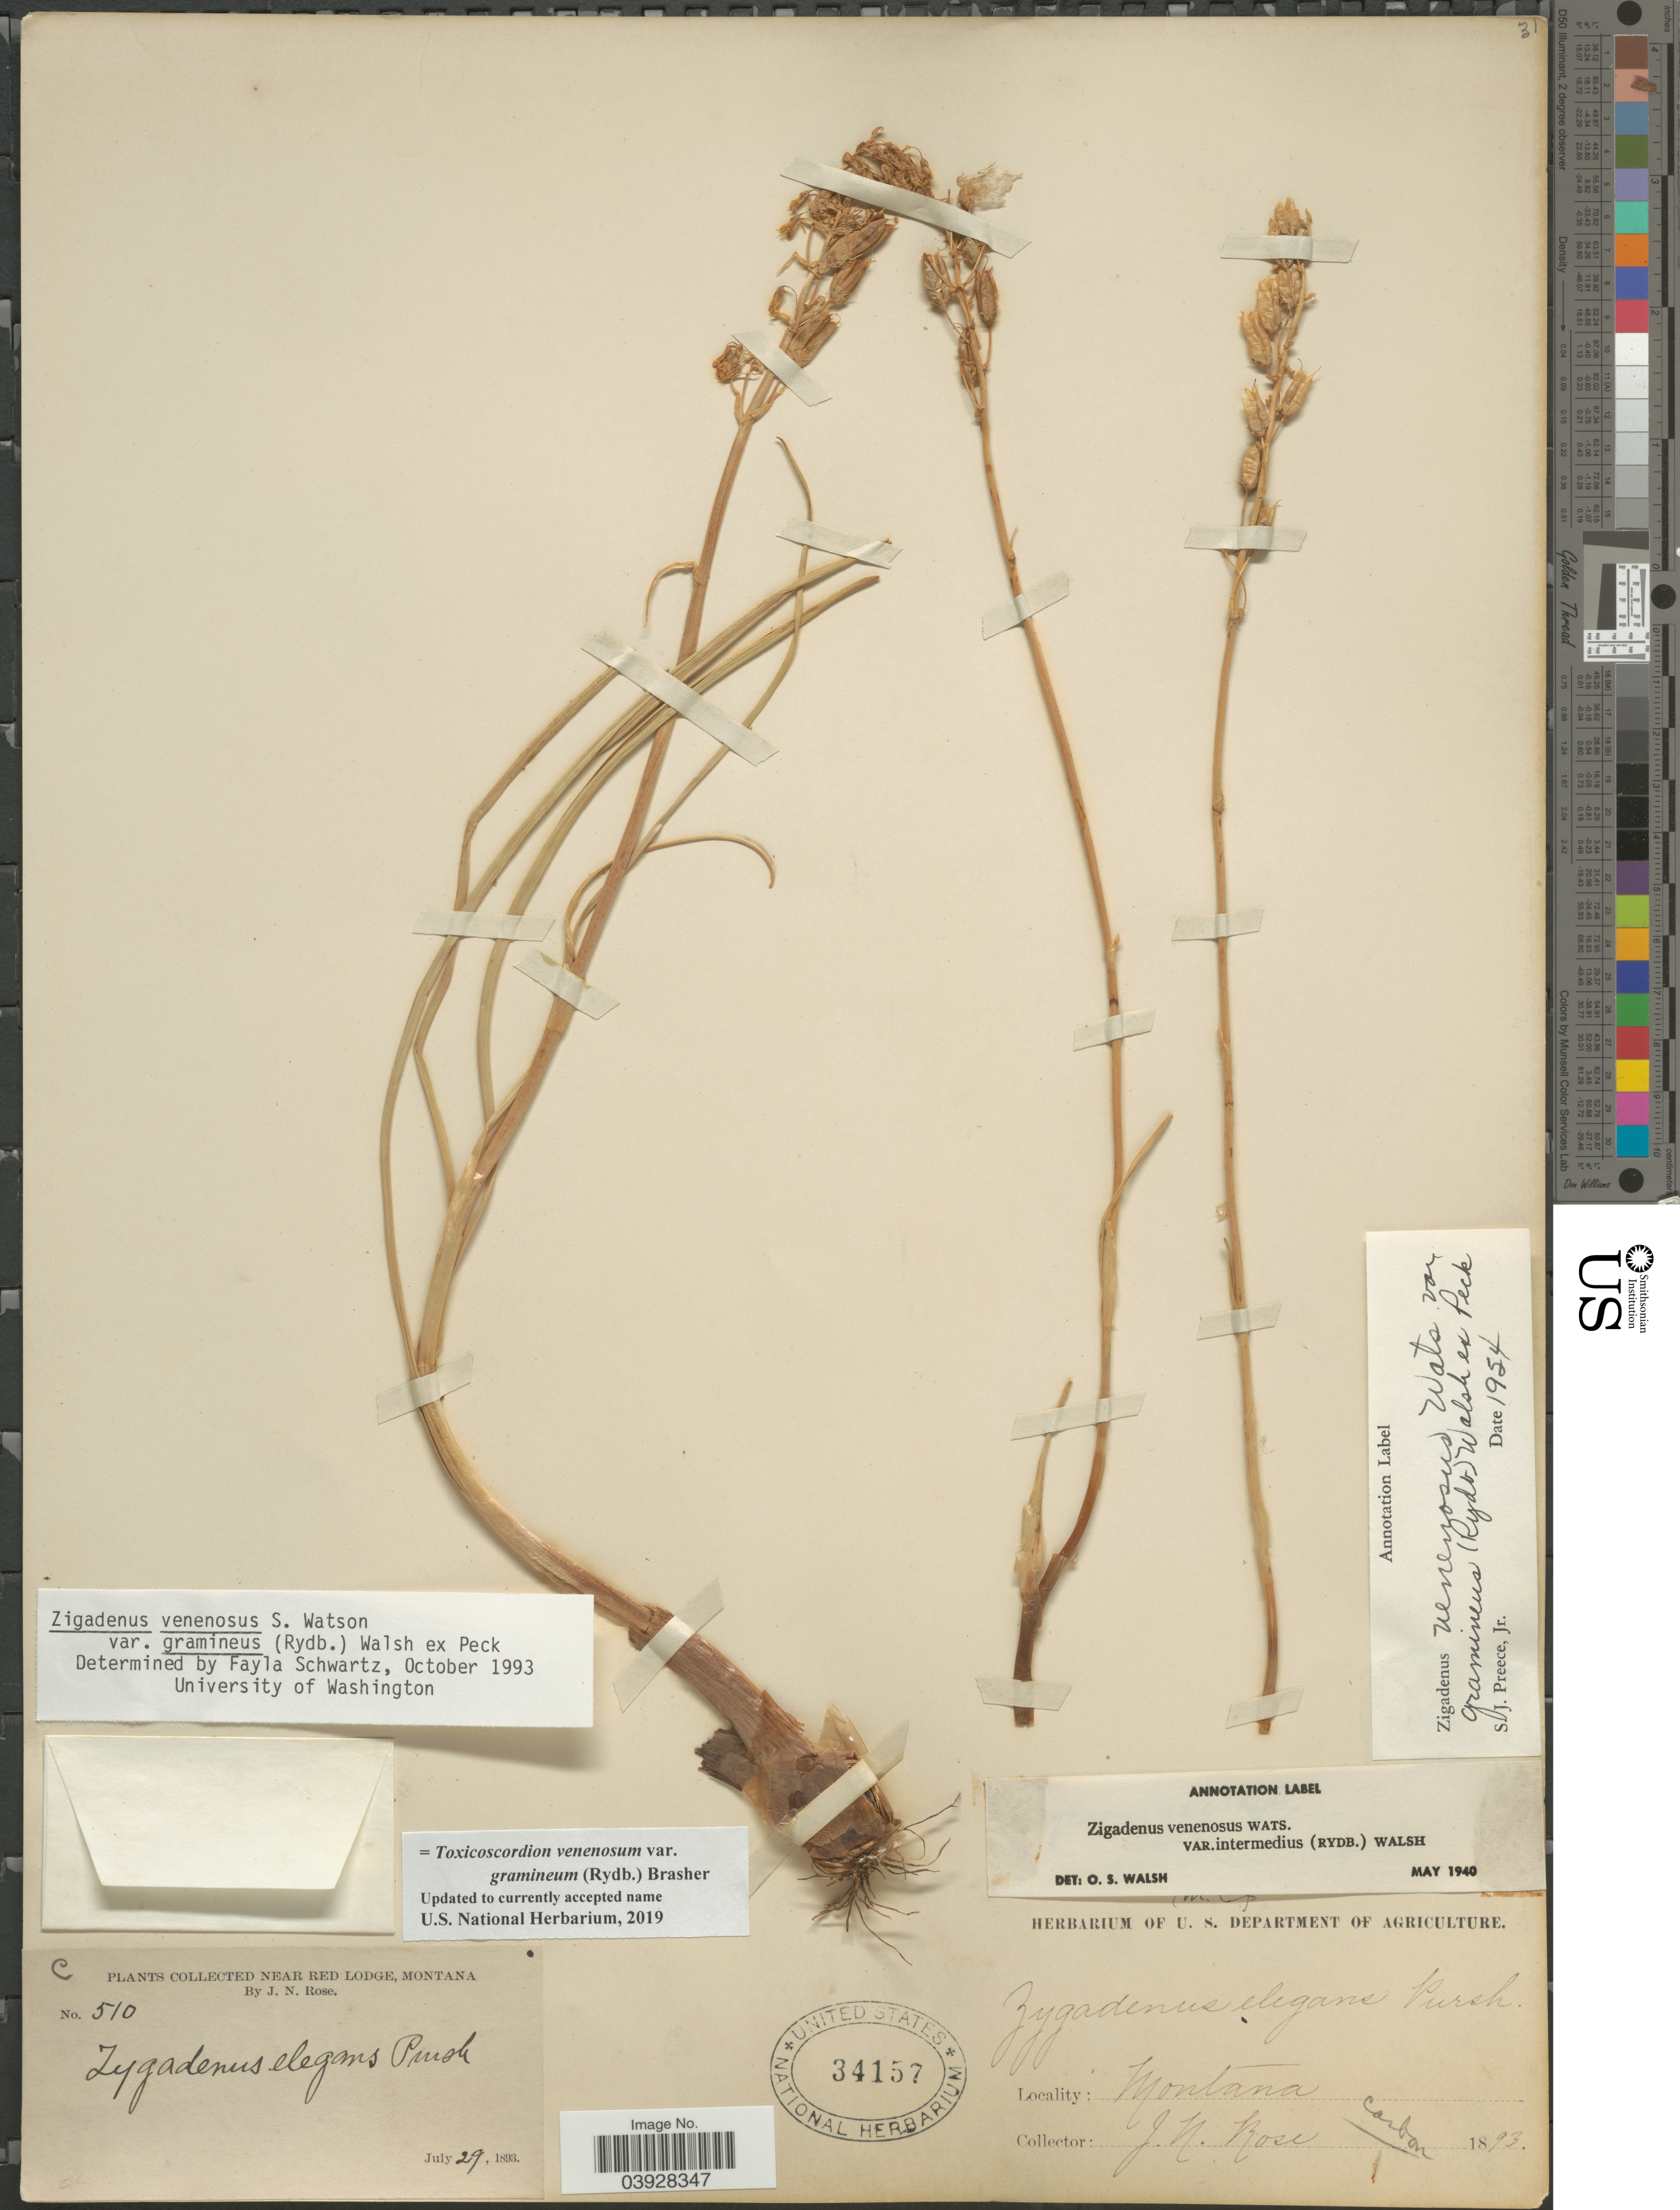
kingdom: Plantae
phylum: Tracheophyta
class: Liliopsida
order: Liliales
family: Melanthiaceae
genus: Toxicoscordion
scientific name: Toxicoscordion venenosum var. gramineum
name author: (Rydb.) Brasher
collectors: J. N. Rose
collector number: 510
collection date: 1893-07-29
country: United States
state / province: Montana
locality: Near Red Lodge.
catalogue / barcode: US 34157